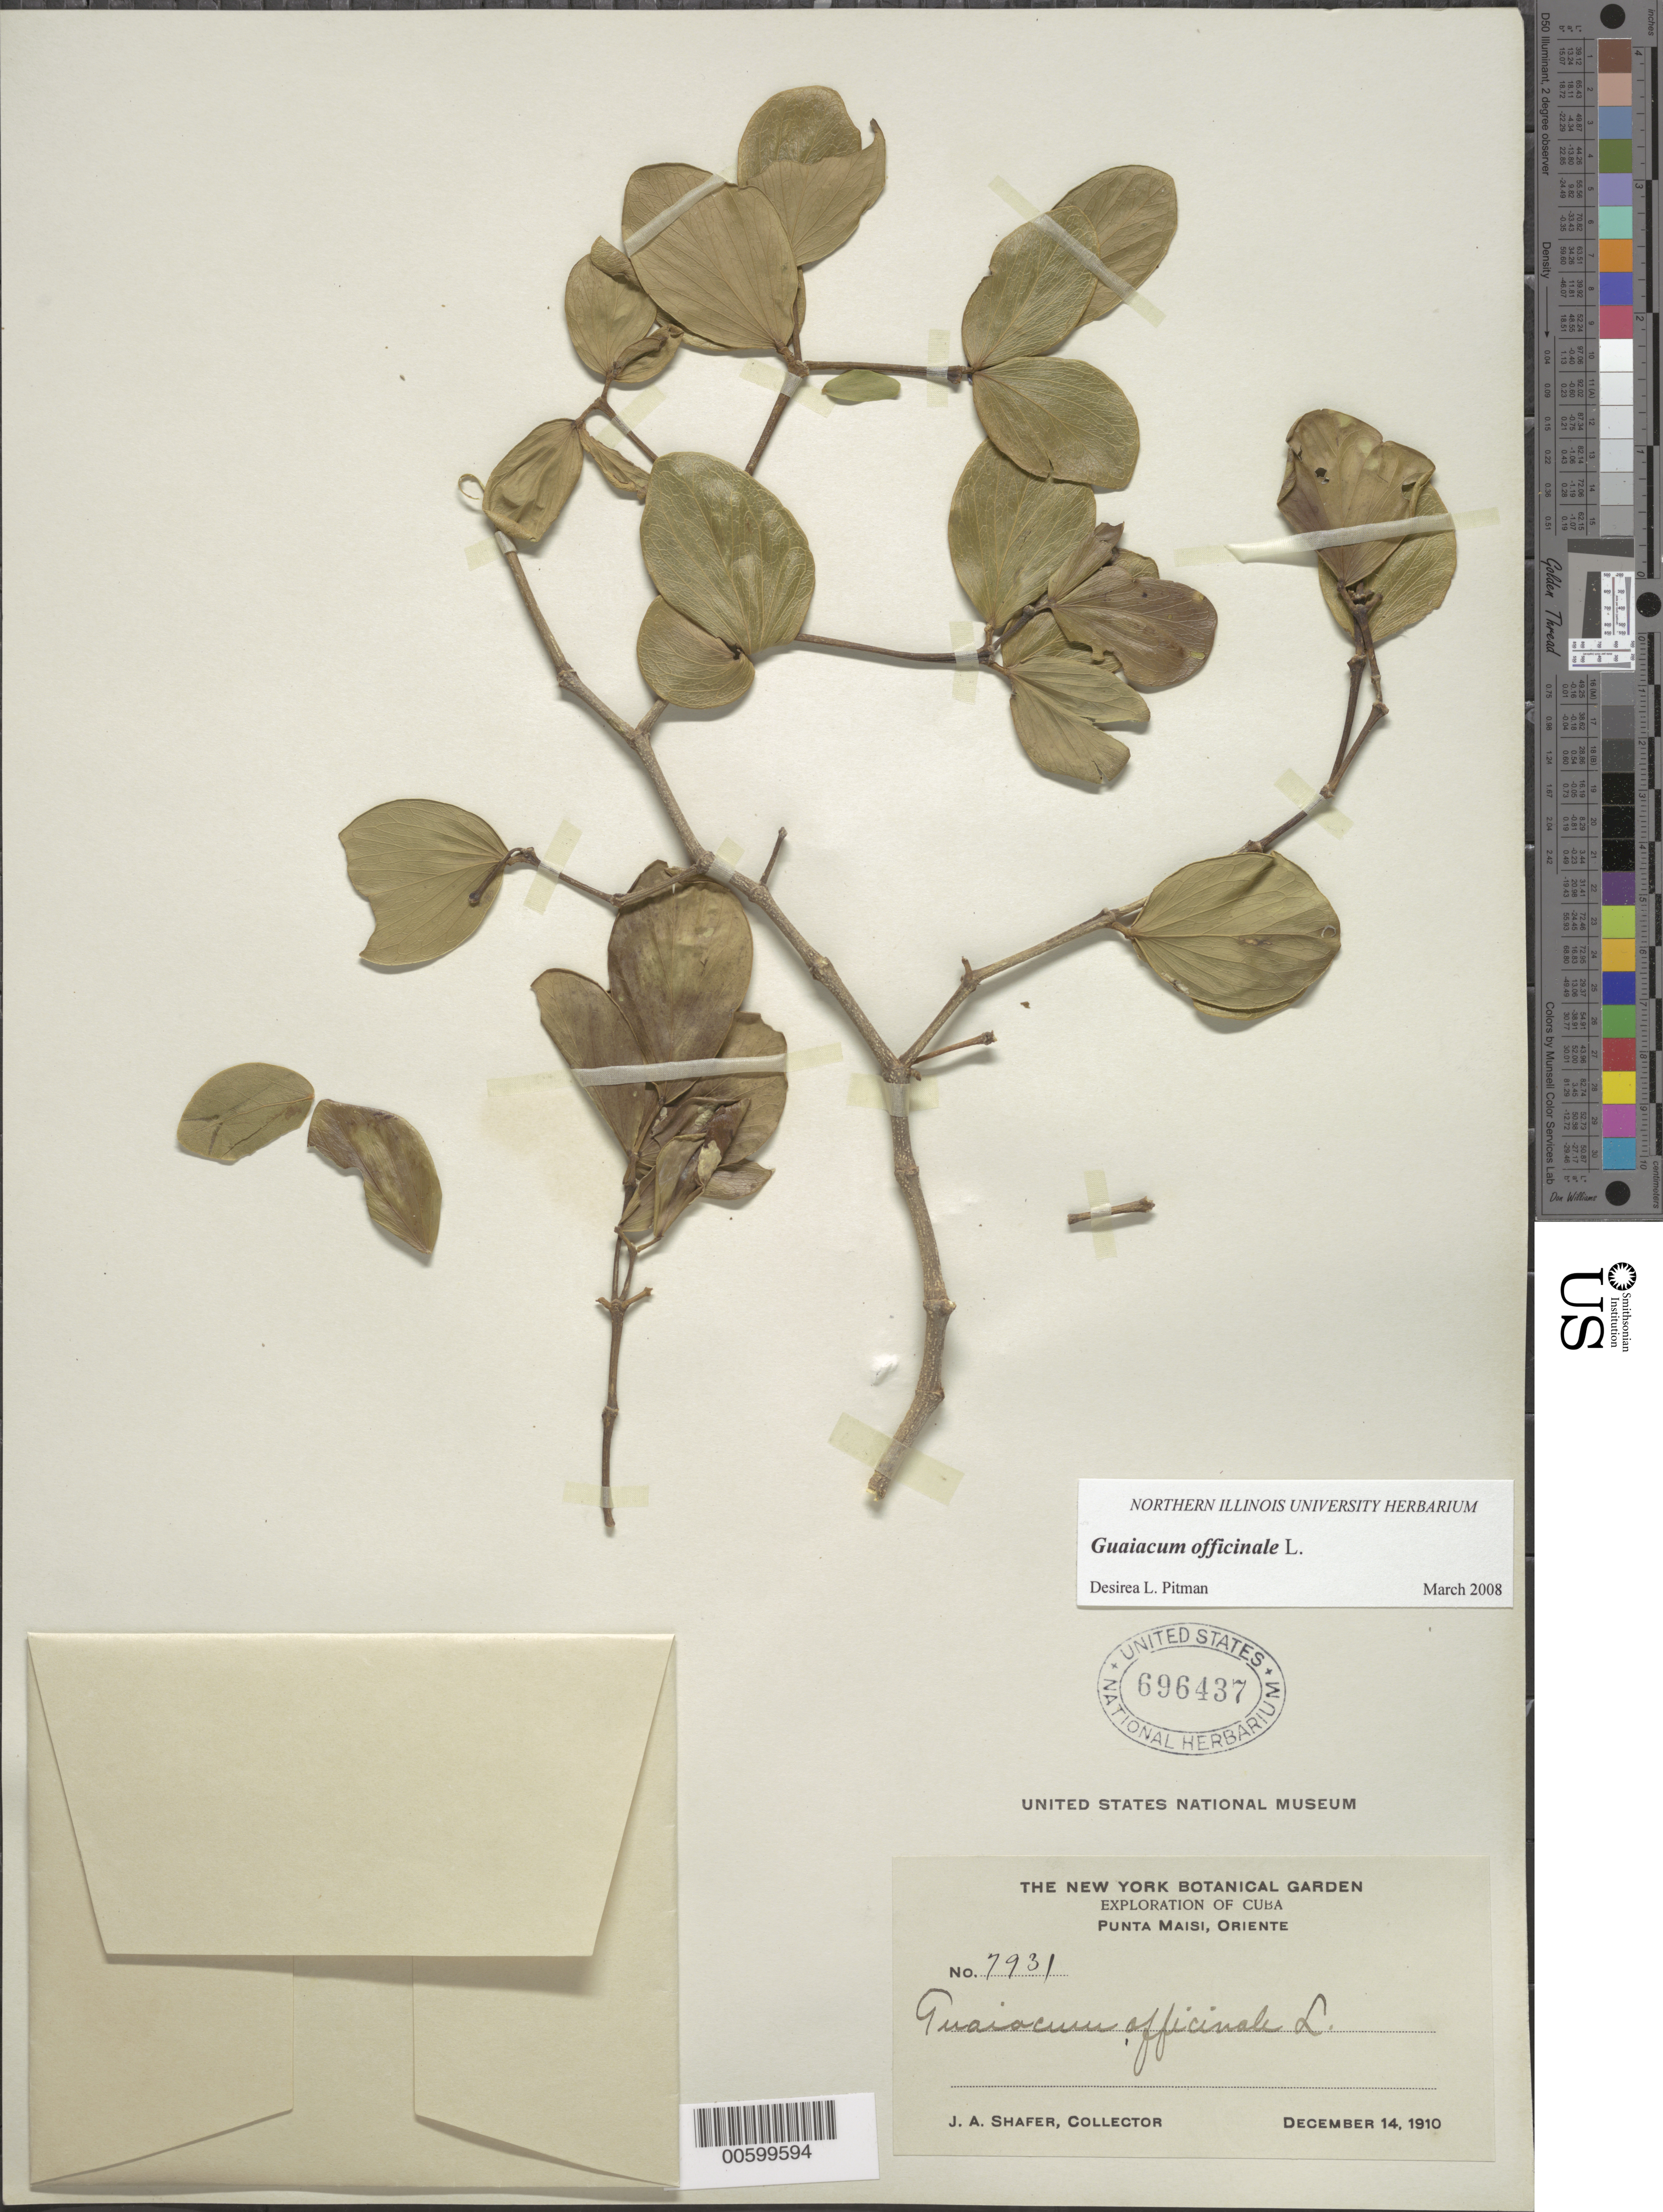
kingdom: Plantae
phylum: Tracheophyta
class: Magnoliopsida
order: Zygophyllales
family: Zygophyllaceae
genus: Guaiacum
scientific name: Guaiacum officinale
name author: L.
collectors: J. A. Shafer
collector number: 7931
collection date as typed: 14 Dec 1910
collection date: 1910-12-14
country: Cuba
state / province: Guantánamo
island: Greater Antilles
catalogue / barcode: US 696437